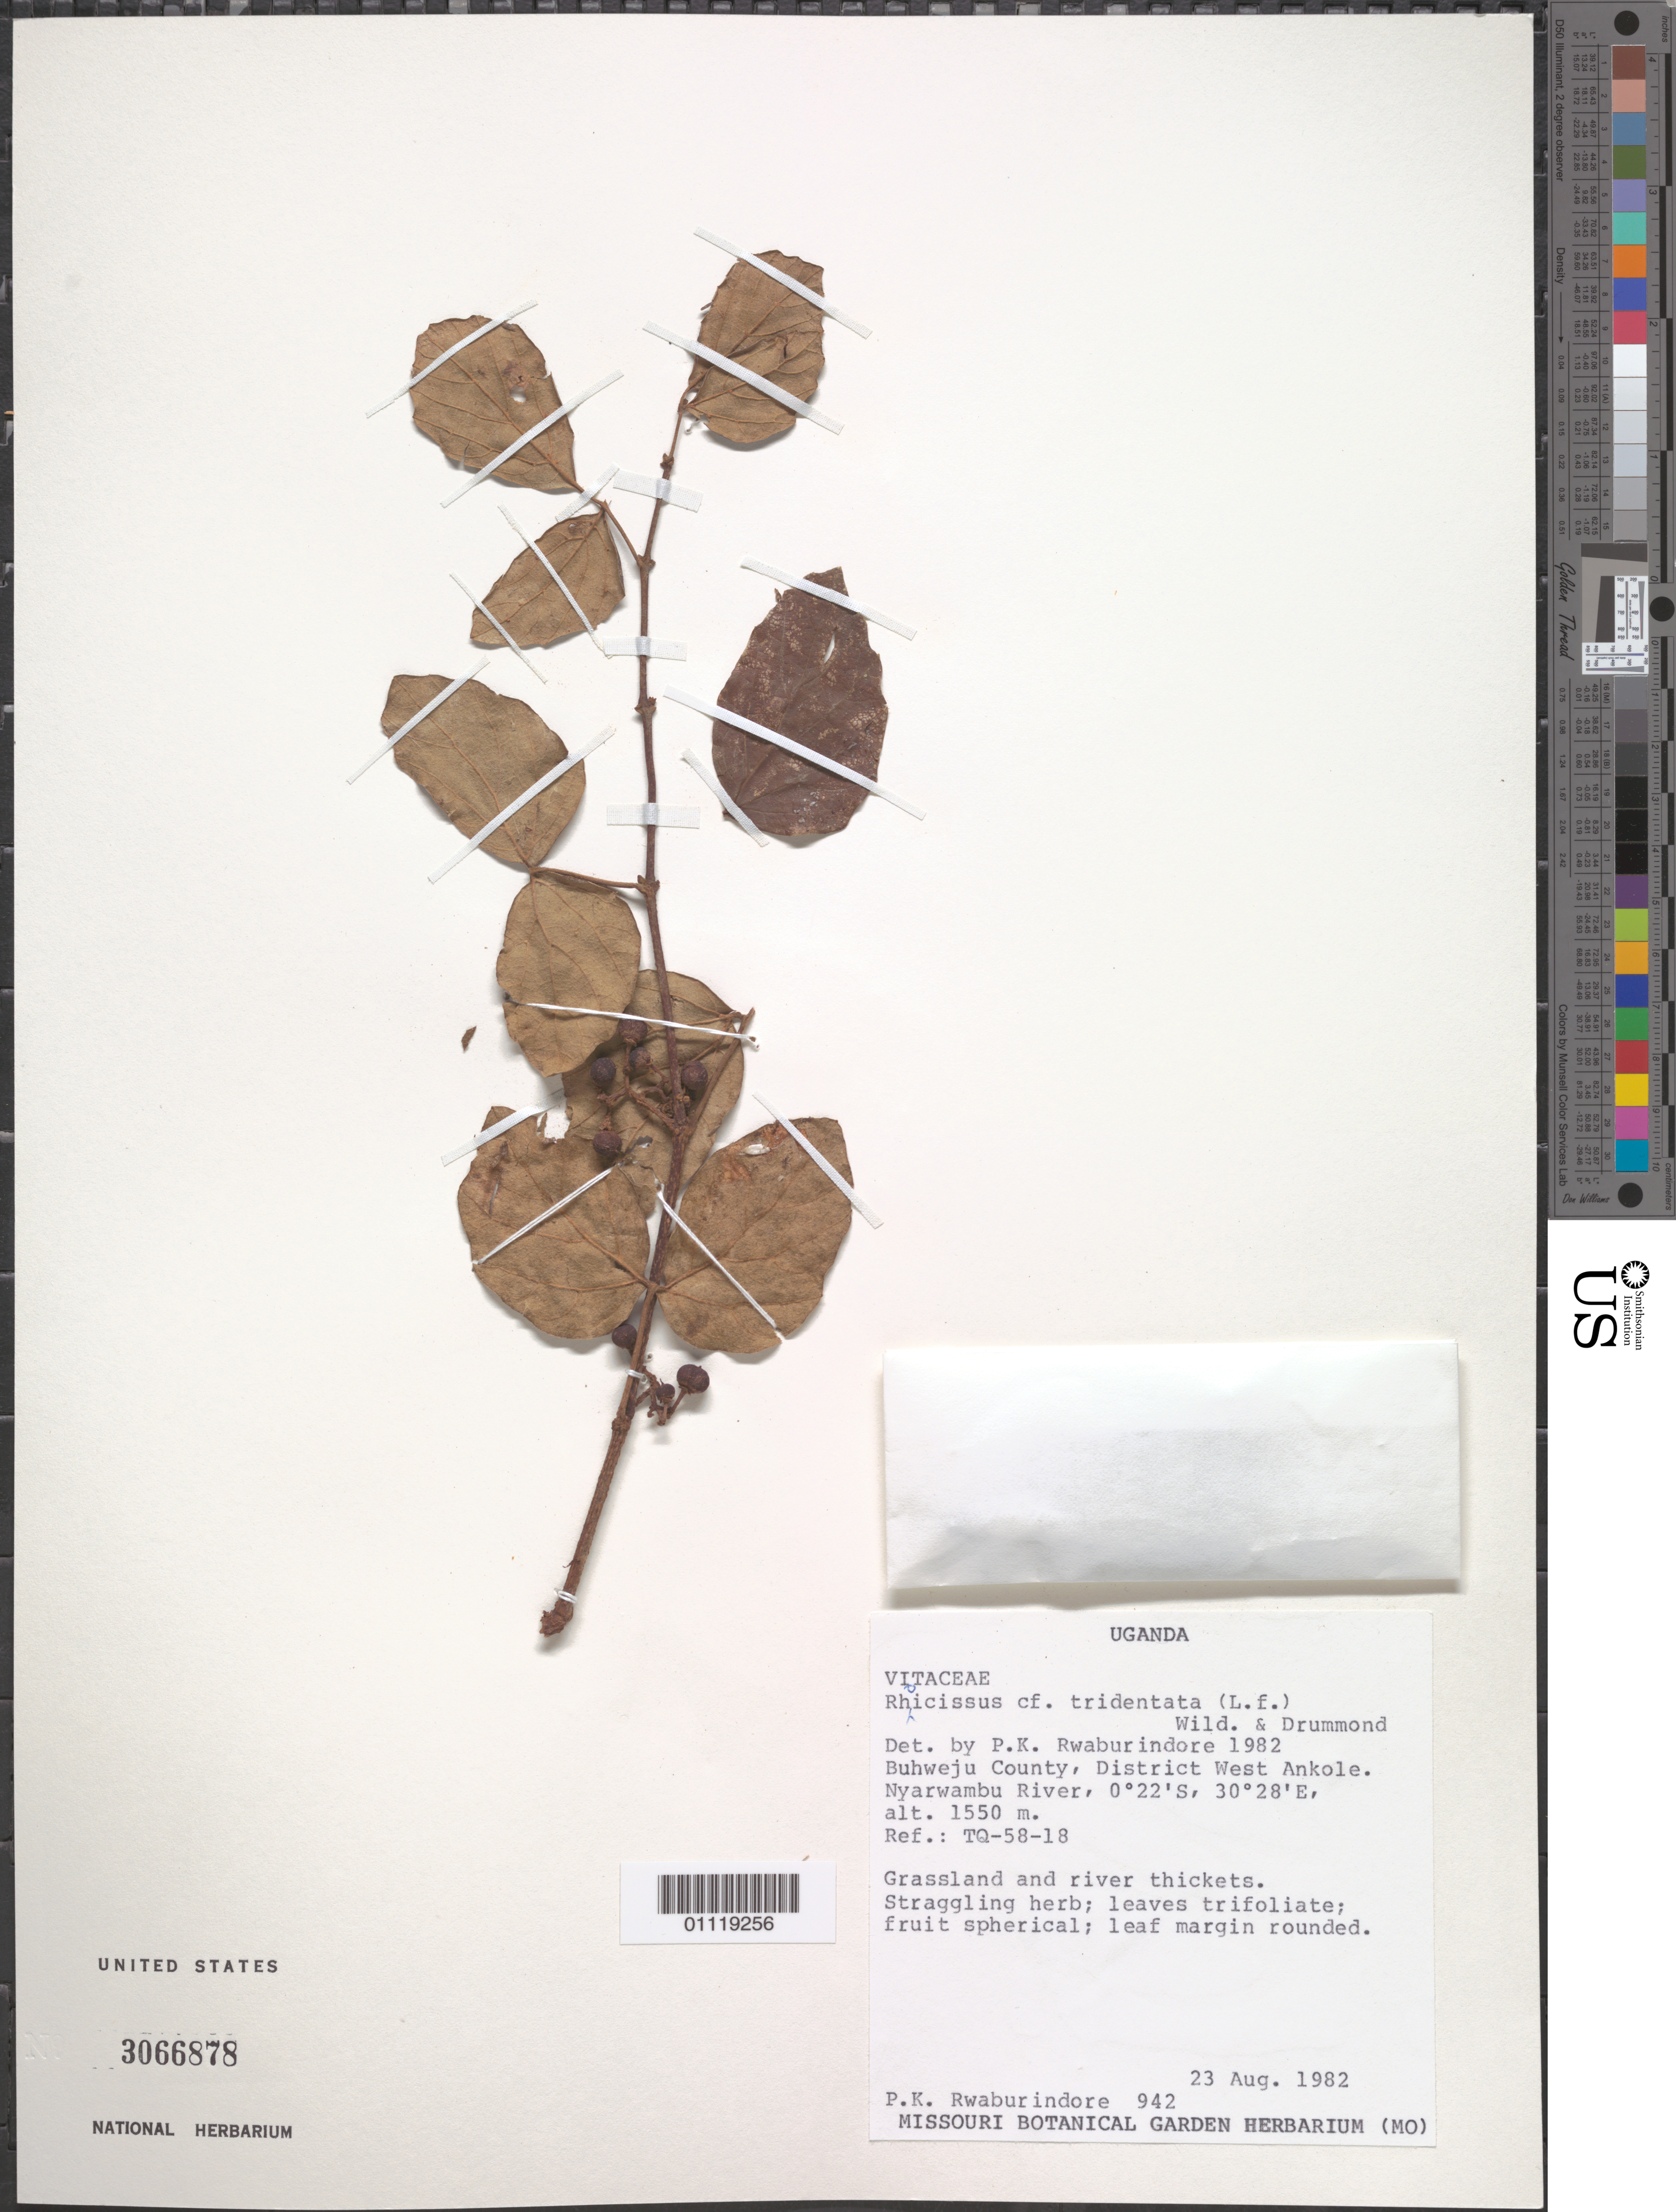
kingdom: Plantae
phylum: Tracheophyta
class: Magnoliopsida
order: Vitales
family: Vitaceae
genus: Rhoicissus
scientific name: Rhoicissus tridentata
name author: (L. f.) Wild & R.B. Drumm.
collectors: P. Rwaburindore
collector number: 942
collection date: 1982-08-23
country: Uganda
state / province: Western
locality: Nyarwambu River. West Acholi. Buhweju.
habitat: Grassland and river thickets.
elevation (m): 1550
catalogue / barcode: US 3066878